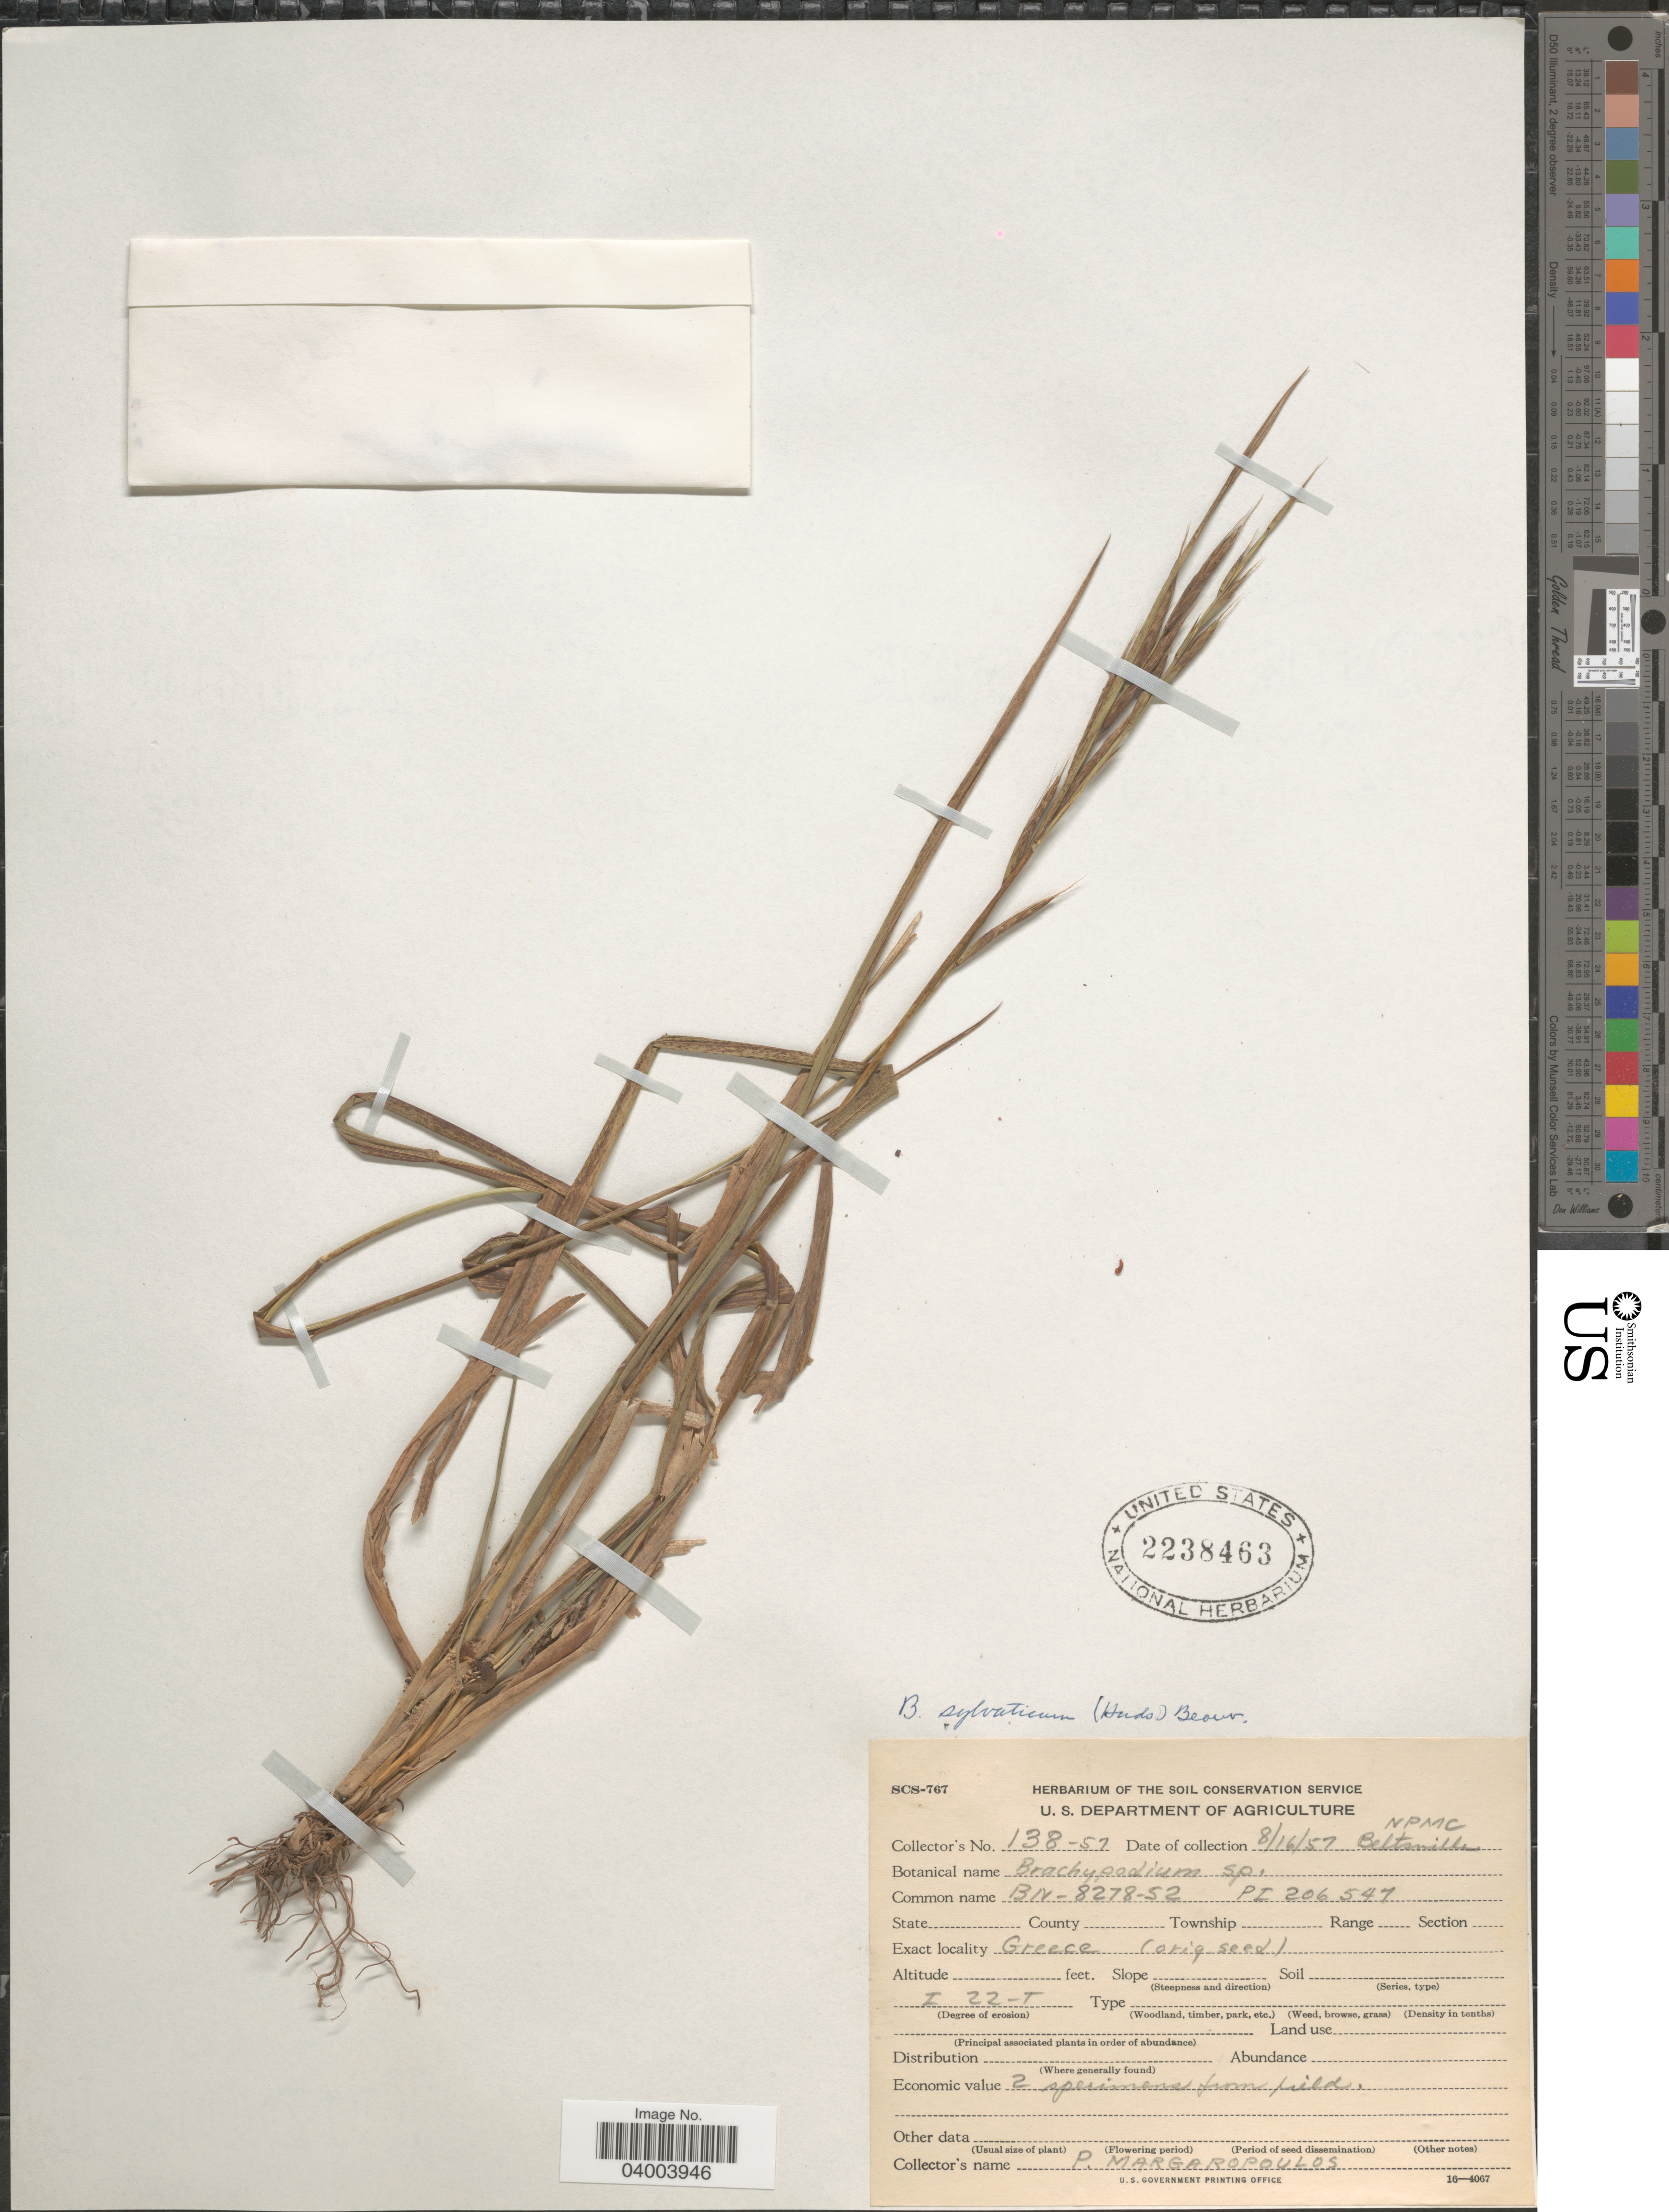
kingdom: Plantae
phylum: Tracheophyta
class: Liliopsida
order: Poales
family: Poaceae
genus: Brachypodium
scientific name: Brachypodium silvaticum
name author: (Huds.) P. Beauv.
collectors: P. Margaropoulos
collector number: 138-51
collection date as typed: Transcribed d/m/y: 16/8/57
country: United States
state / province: Maryland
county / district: Prince George's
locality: NPMC. [unsure placement] Beltsville.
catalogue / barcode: US 2238463